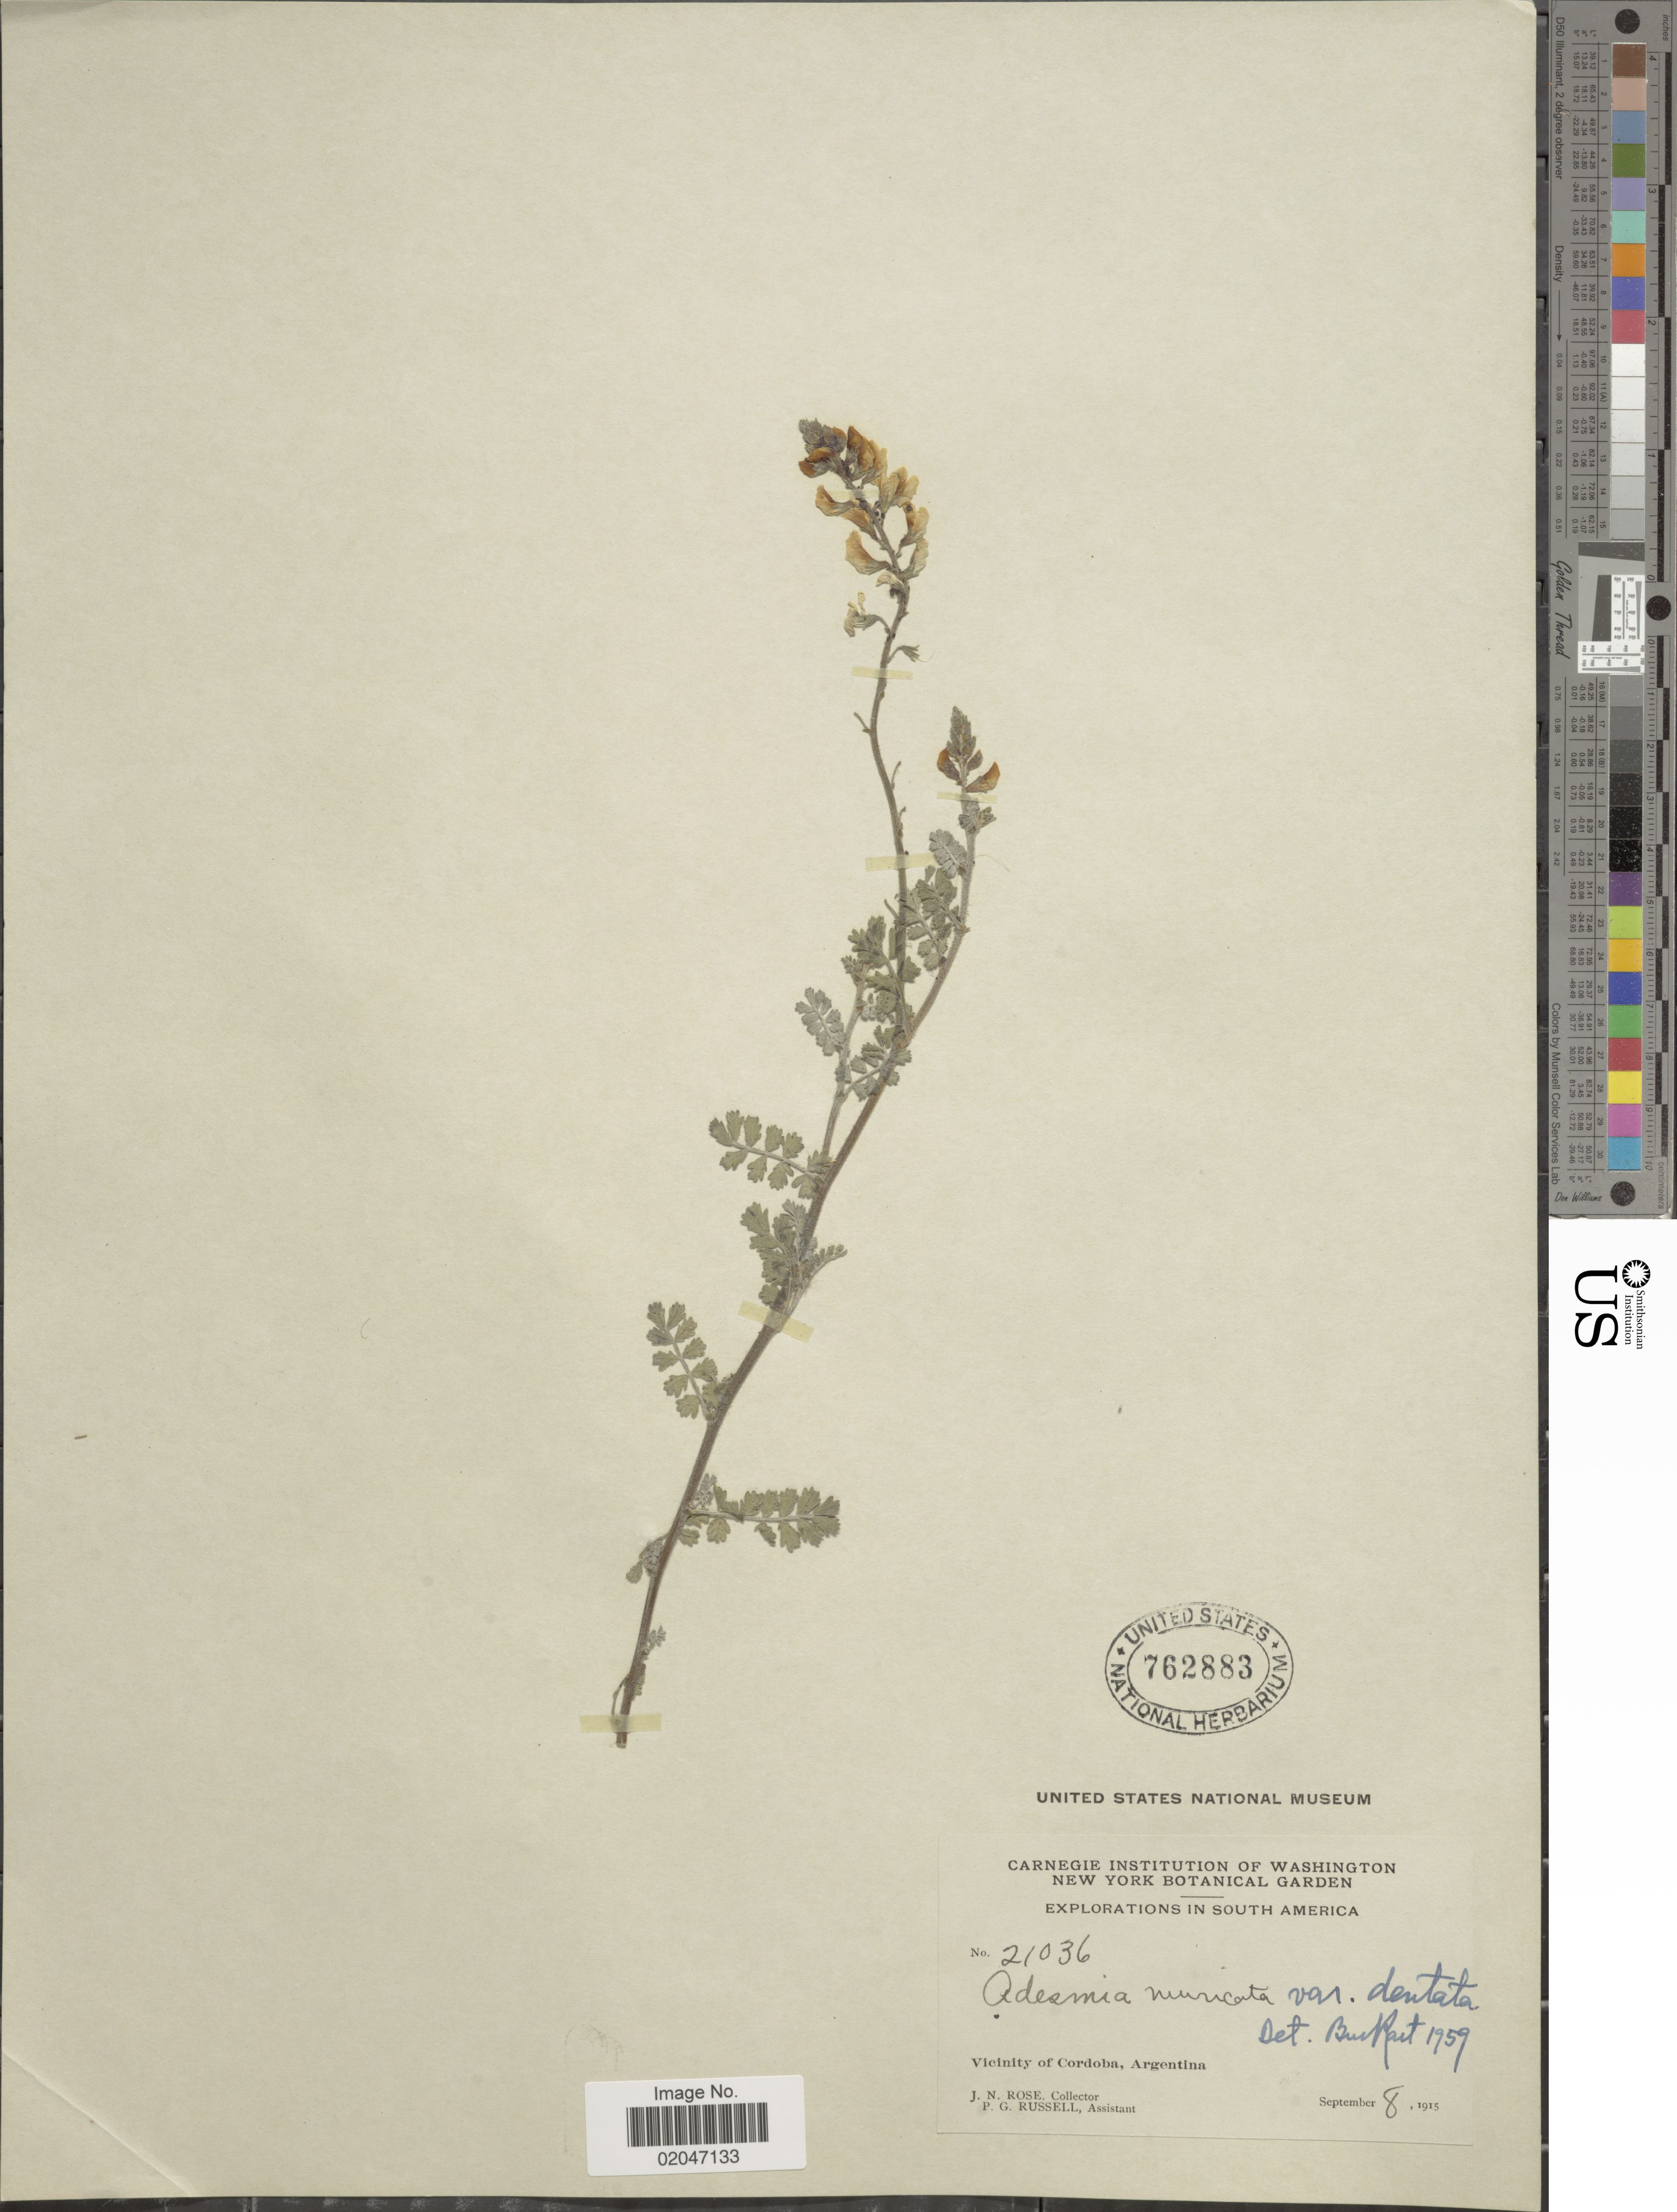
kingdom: Plantae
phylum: Tracheophyta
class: Magnoliopsida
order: Fabales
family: Fabaceae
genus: Adesmia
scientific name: Adesmia muricata var. dentata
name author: Benth.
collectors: J. N. Rose & P. G. Russell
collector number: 21036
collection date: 1915-09-08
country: Argentina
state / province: Cordoba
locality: Vicinity of Cordoba.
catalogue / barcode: US 762883